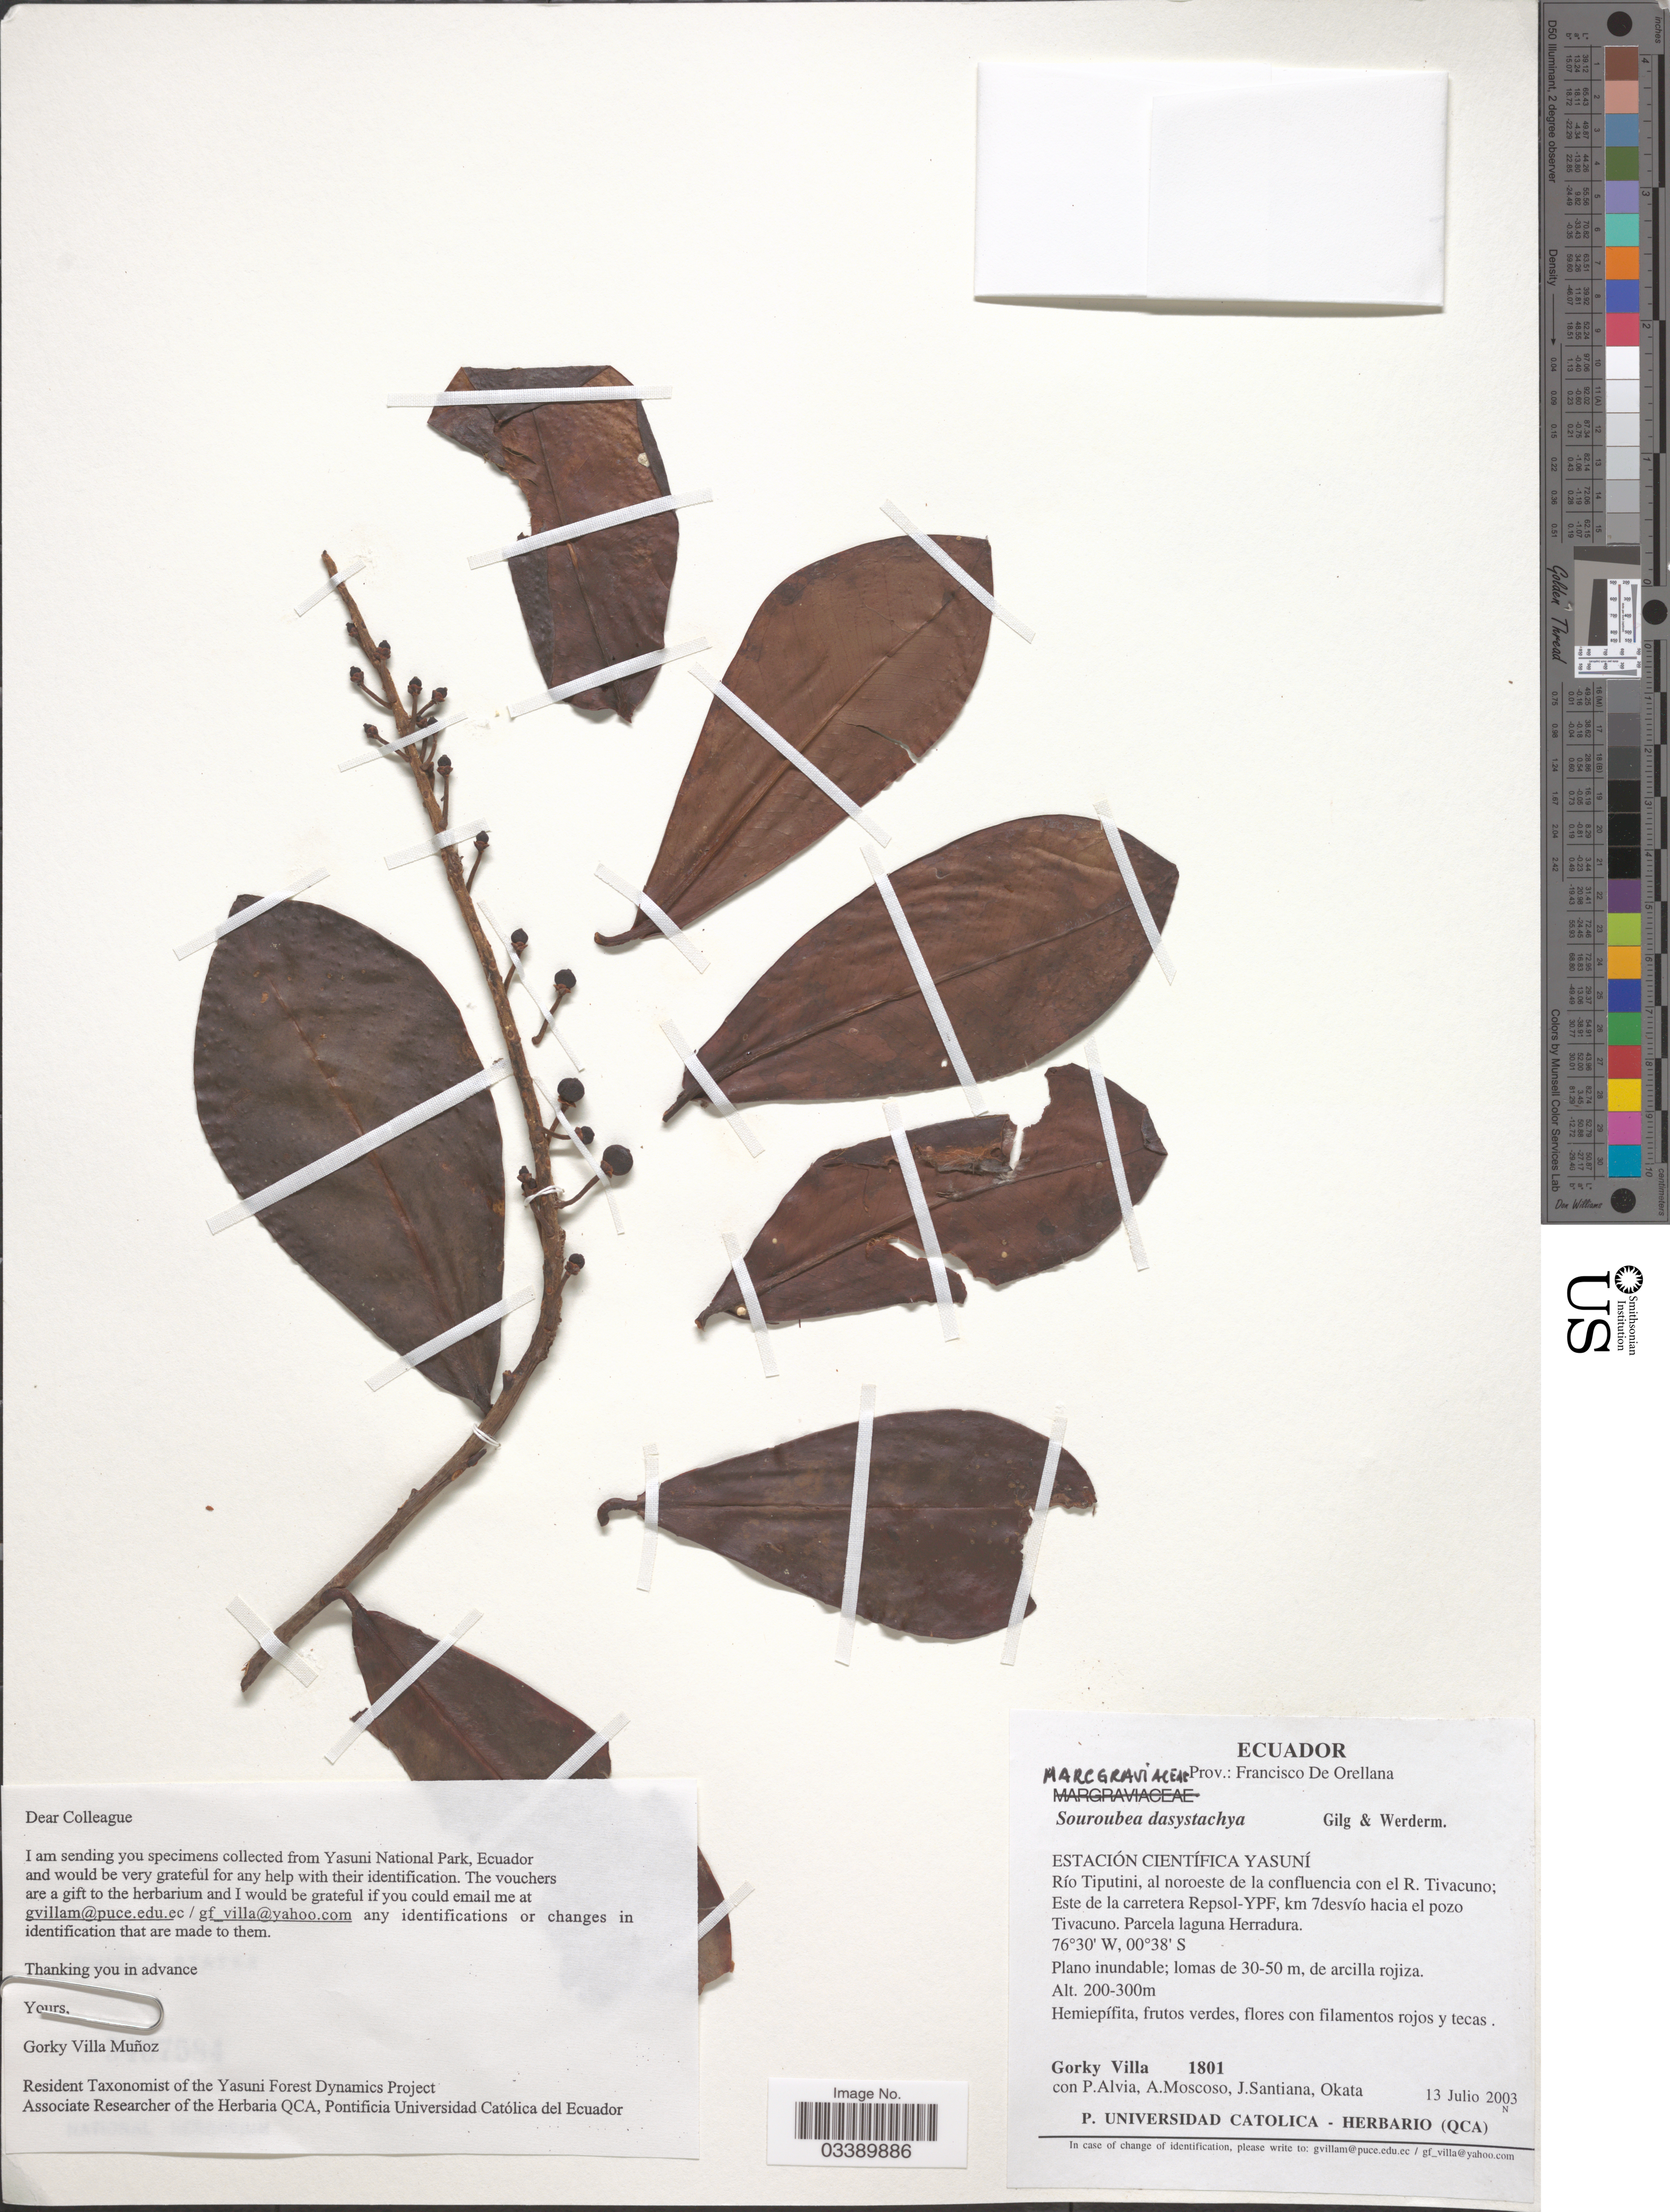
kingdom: Plantae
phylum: Tracheophyta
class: Magnoliopsida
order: Ericales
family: Marcgraviaceae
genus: Souroubea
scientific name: Souroubea dasystachya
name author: Gilg & Werderm.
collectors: G. Villa, P. Alvia, A. Moscoso, J. Santiana & -. Okata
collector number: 1801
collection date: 2003-07-13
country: Ecuador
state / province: Orellana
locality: Prov.: Franisco De Orellana. Estación Científica Yasuní. Río Tiputini, al noroeste de la confluencia con el R. Tivacuno; Este de la carretera Repsol-YPF, km 7 desvío hacia el pozo Tivacuno. Parcela laguna Herradura.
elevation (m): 200